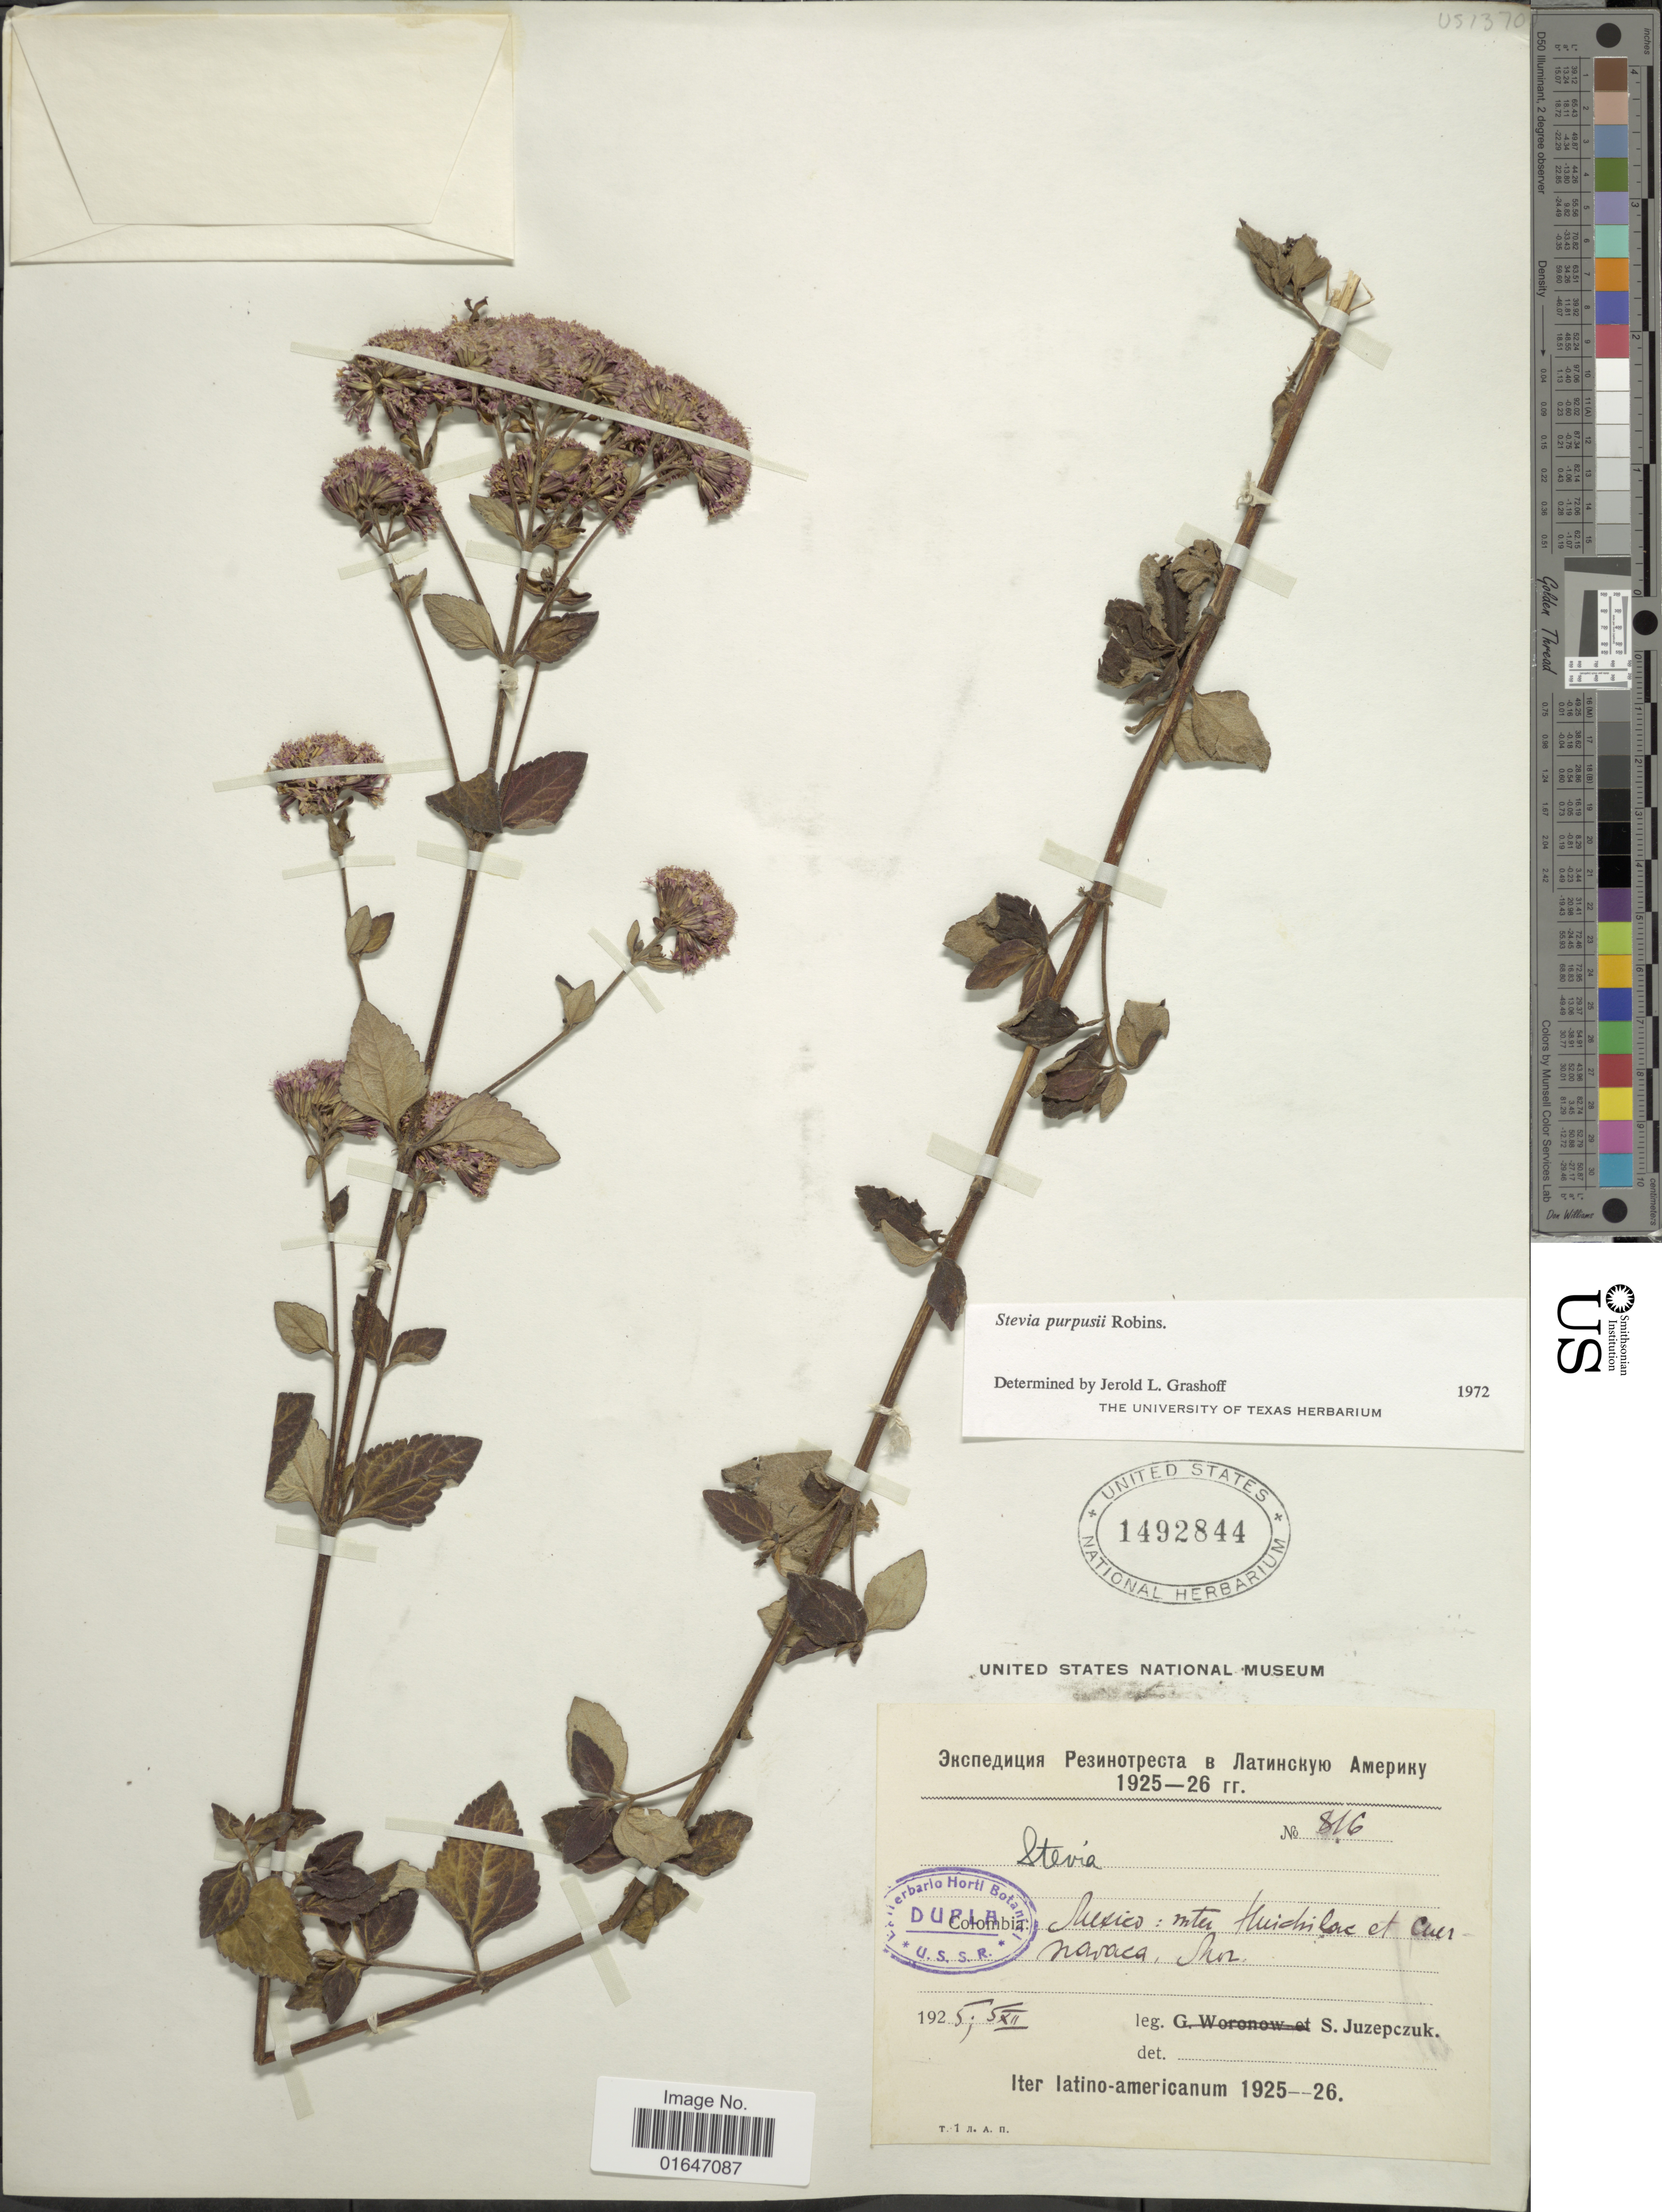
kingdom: Plantae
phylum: Tracheophyta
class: Magnoliopsida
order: Asterales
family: Asteraceae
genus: Stevia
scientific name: Stevia purpusii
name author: B.L. Rob.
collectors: S. V. Juzepczuk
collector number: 816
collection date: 1925-12-05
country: Mexico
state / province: Morelos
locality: Inter Huidrilac et Cuernavaca. [interpreted]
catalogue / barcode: US 1492844